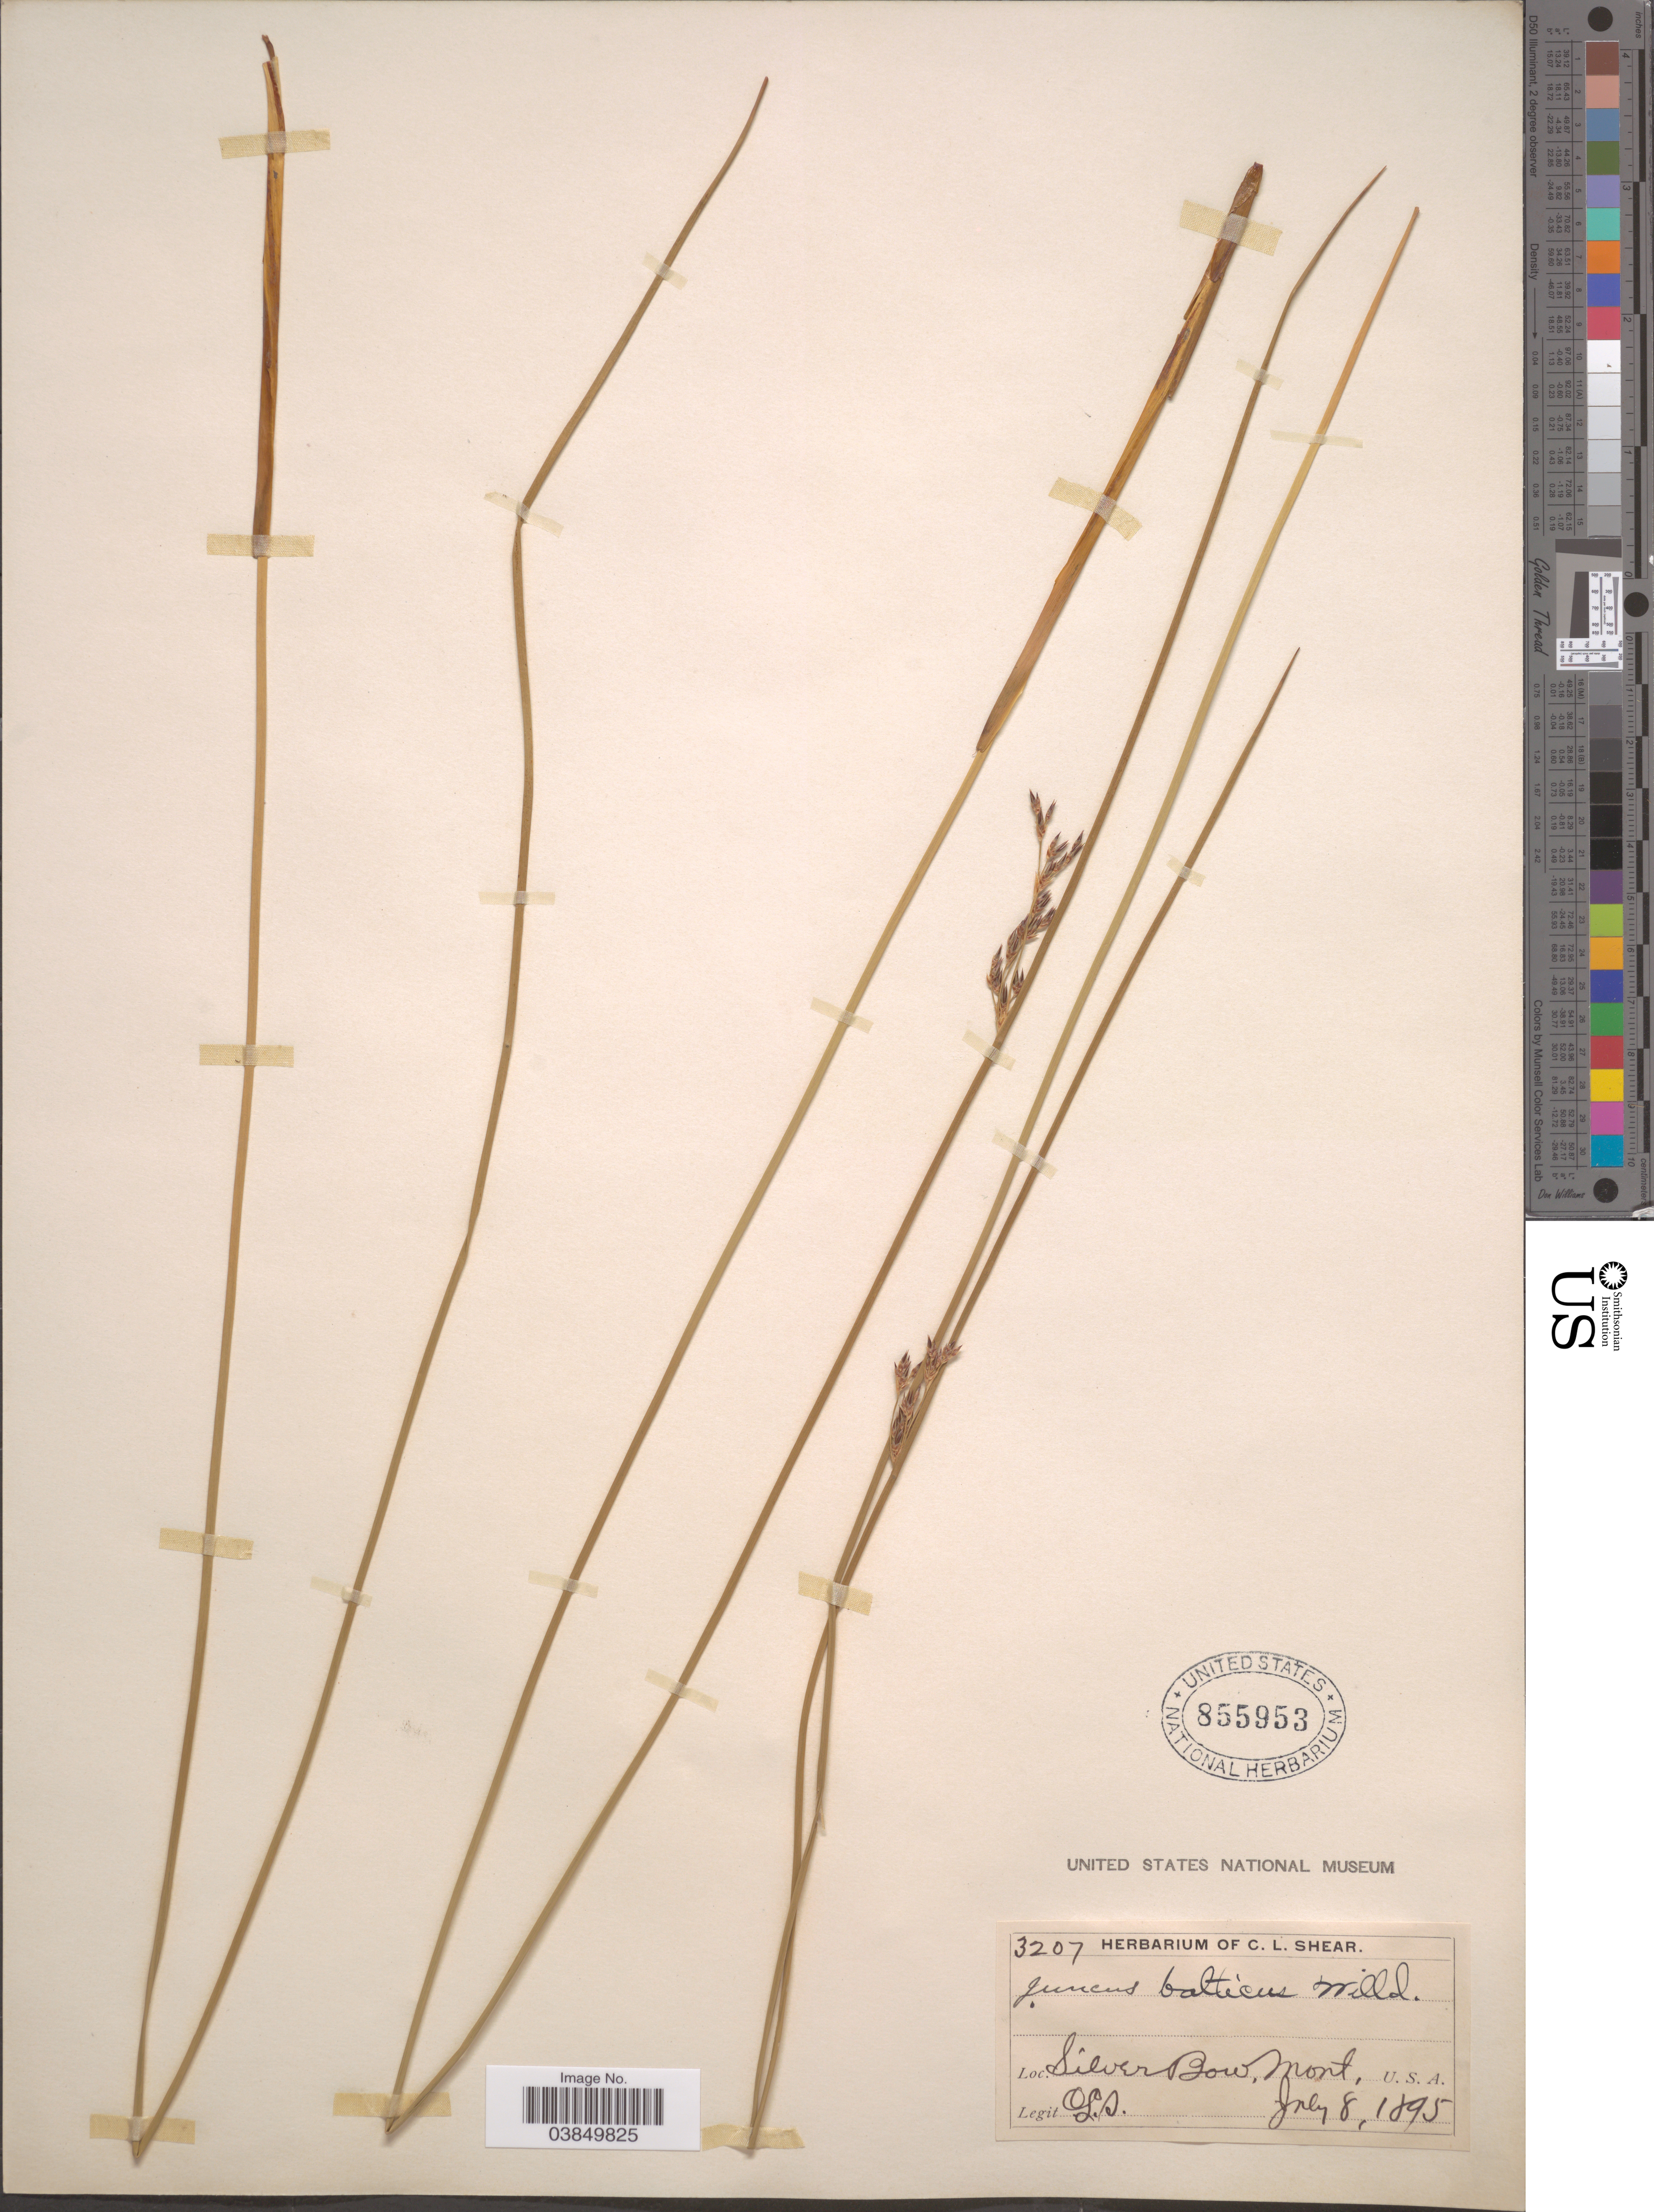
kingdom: Plantae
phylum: Tracheophyta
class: Liliopsida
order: Poales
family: Juncaceae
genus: Juncus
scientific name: Juncus balticus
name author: Willd.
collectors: C. L. Shear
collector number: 3207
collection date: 1895-07-08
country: United States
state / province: Montana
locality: Silver Bow.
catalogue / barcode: US 855953